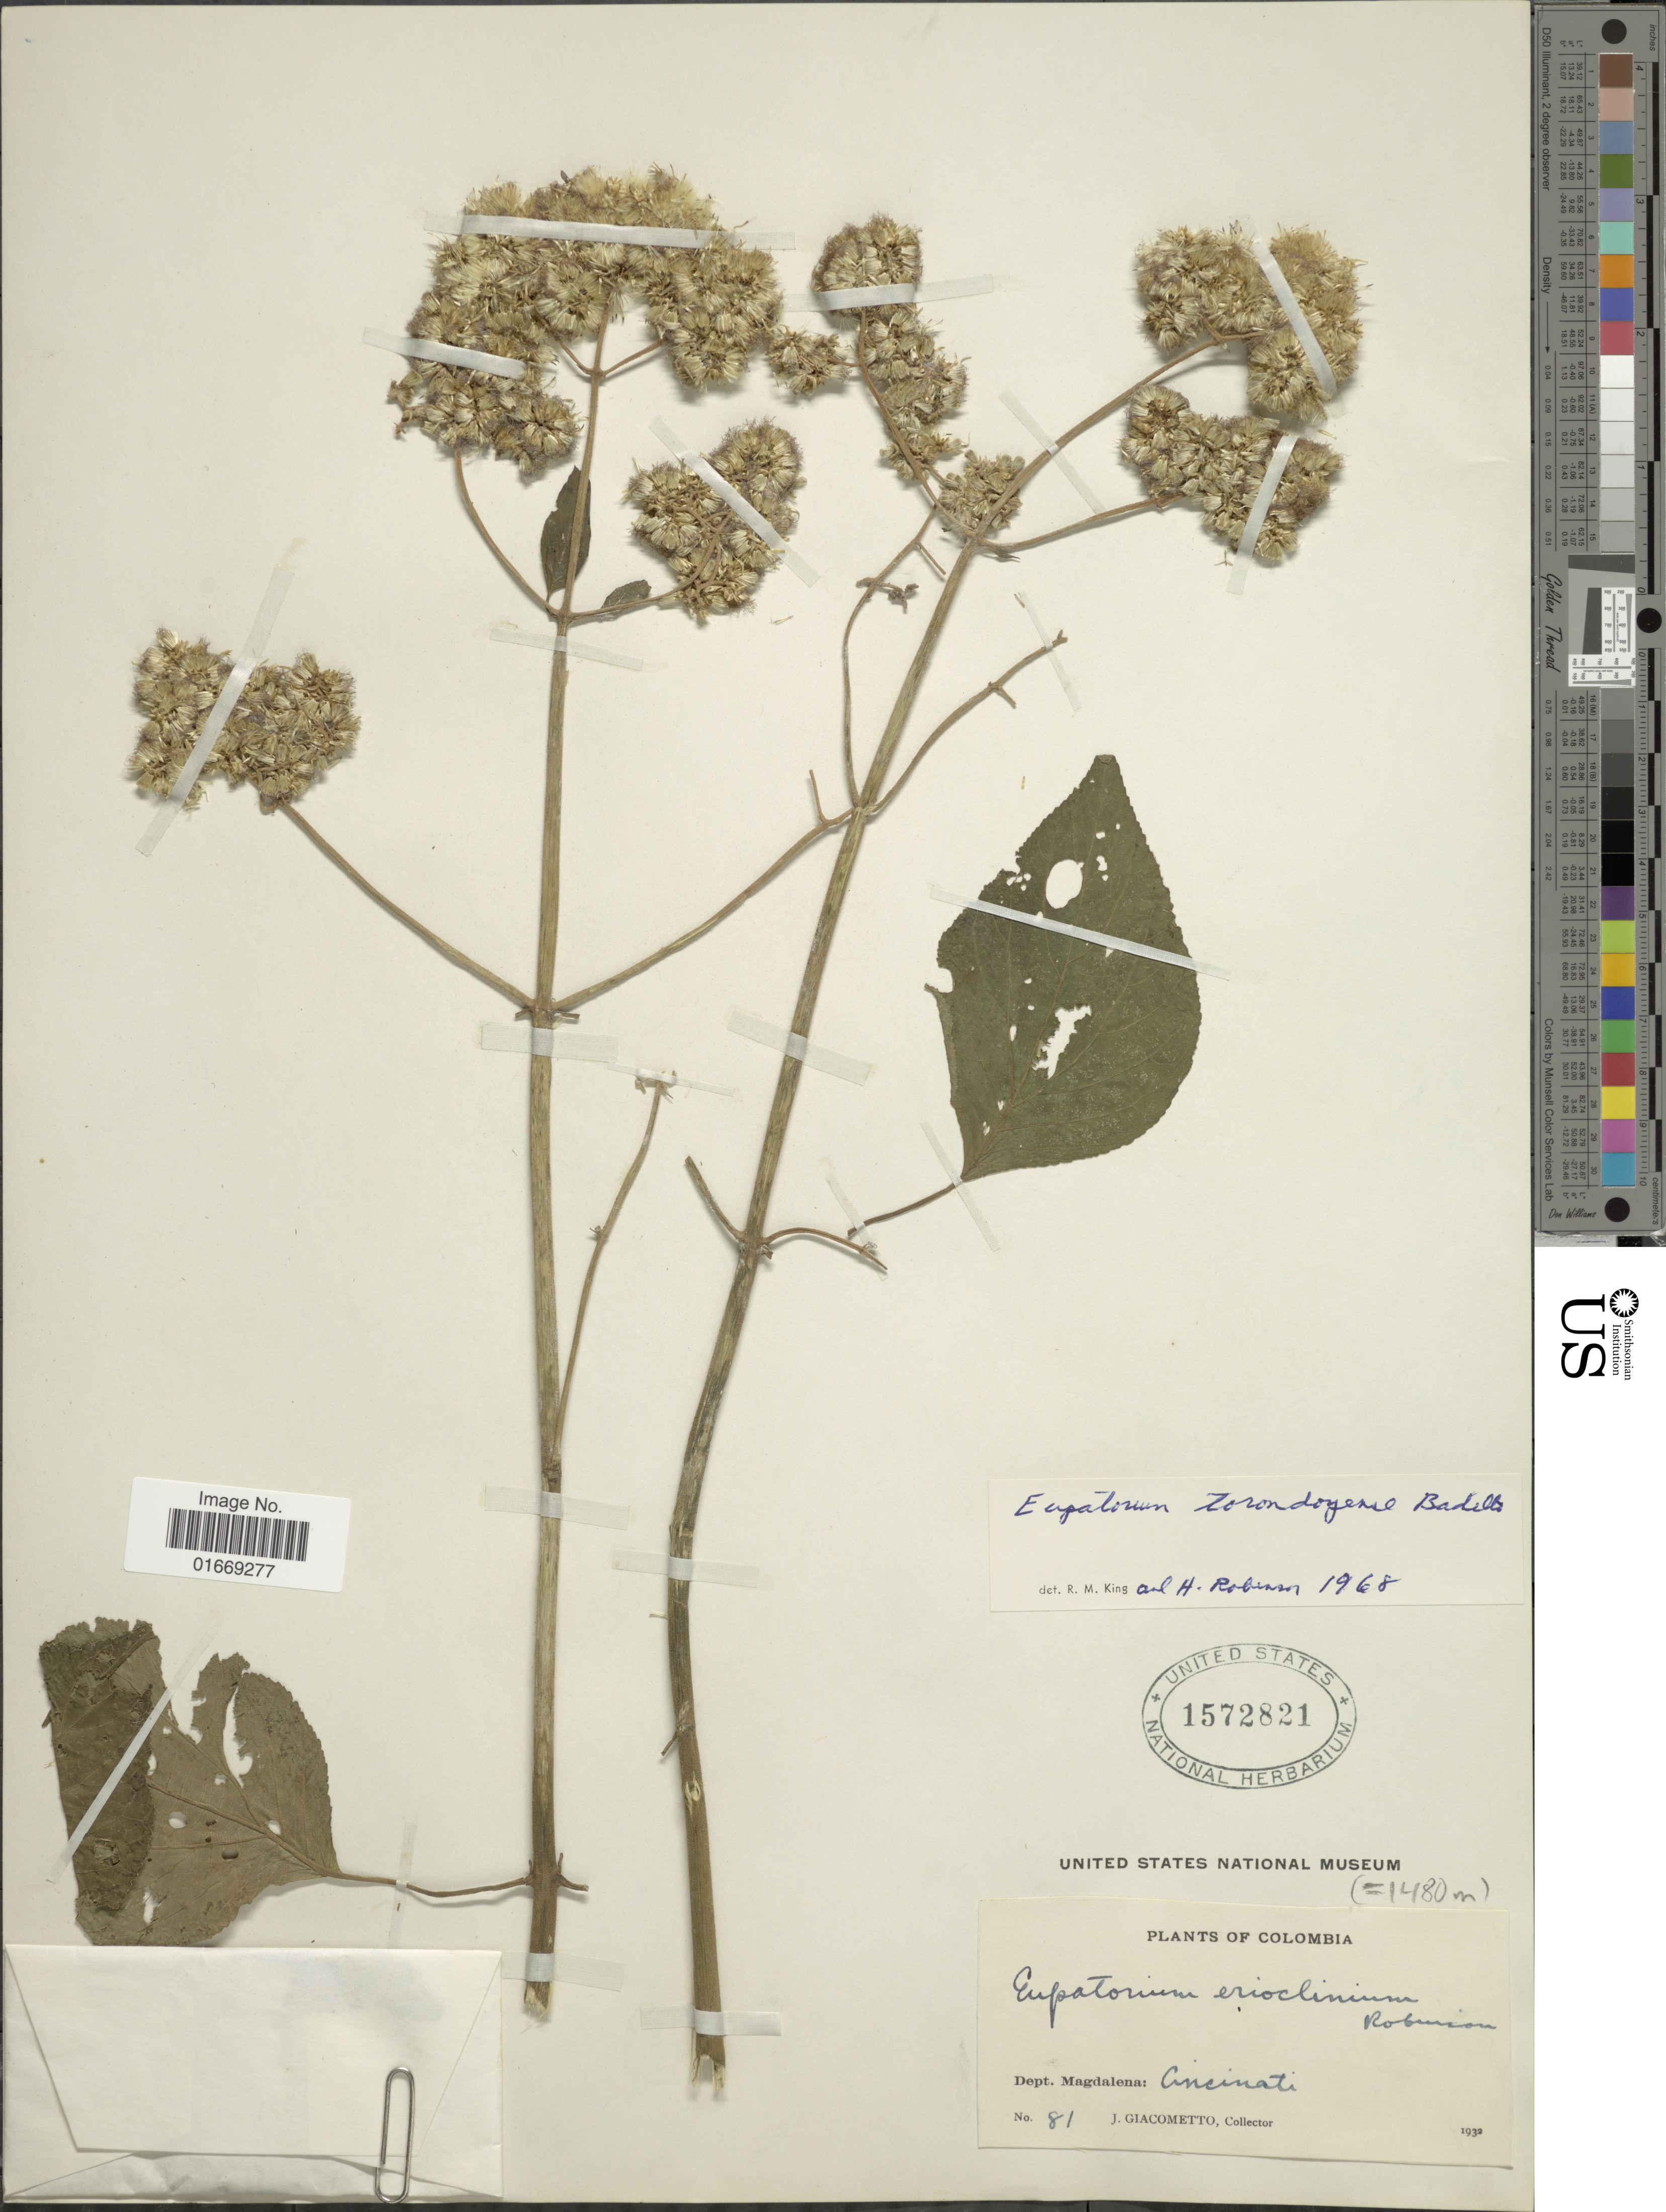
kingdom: Plantae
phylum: Tracheophyta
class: Magnoliopsida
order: Asterales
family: Asteraceae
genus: Hebeclinium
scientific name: Hebeclinium torondoyense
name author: (V.M. Badillo) R.M. King & H. Rob.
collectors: J. Giacometto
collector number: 81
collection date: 1932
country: Colombia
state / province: Magdalena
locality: Dept. Magdalena: Cincinati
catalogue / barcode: US 1572821